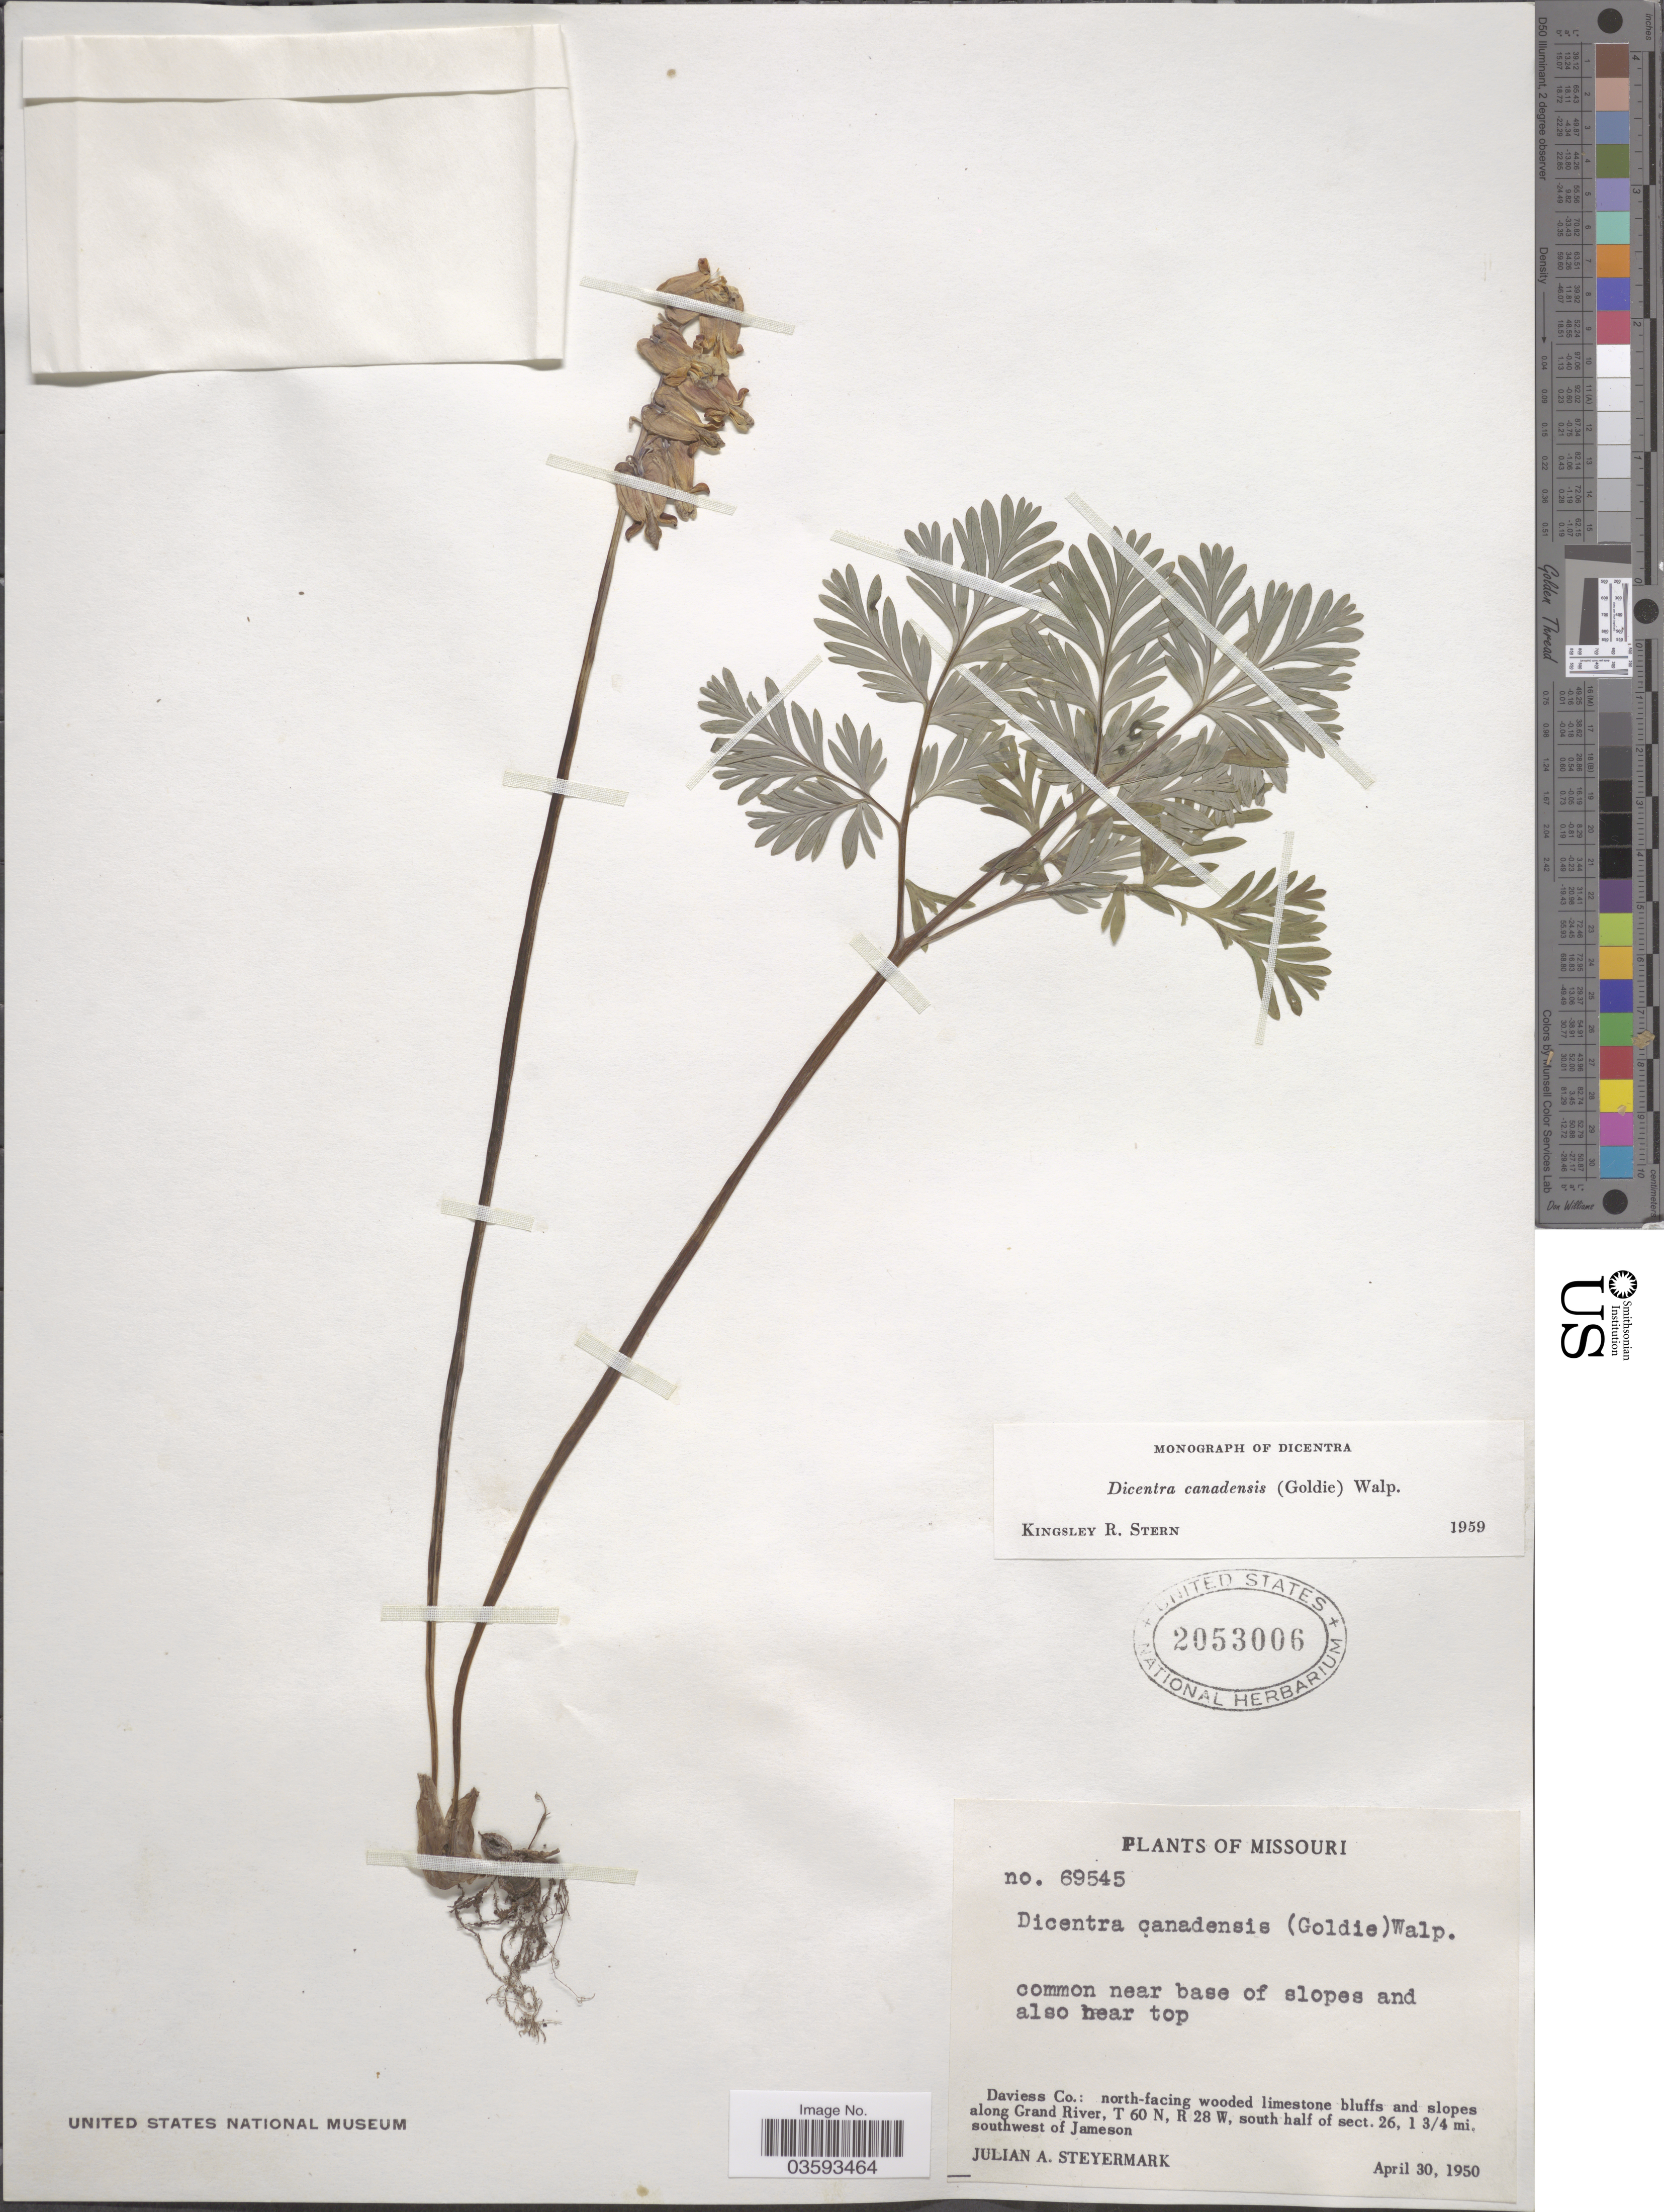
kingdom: Plantae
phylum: Tracheophyta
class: Magnoliopsida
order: Ranunculales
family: Papaveraceae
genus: Dicentra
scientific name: Dicentra canadensis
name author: (Goldie) Walp.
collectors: J. Steyermark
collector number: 69545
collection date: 1950-04-30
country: United States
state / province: Missouri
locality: Common near base of slopes and also near top. Daviess Co.: north-facing wooded limestone bluffs and slopes along Grand River, T 60 N, R 28 W, south half of sect. 26, 1 3/4 mi. southwest of Jameson.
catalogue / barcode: US 2053006